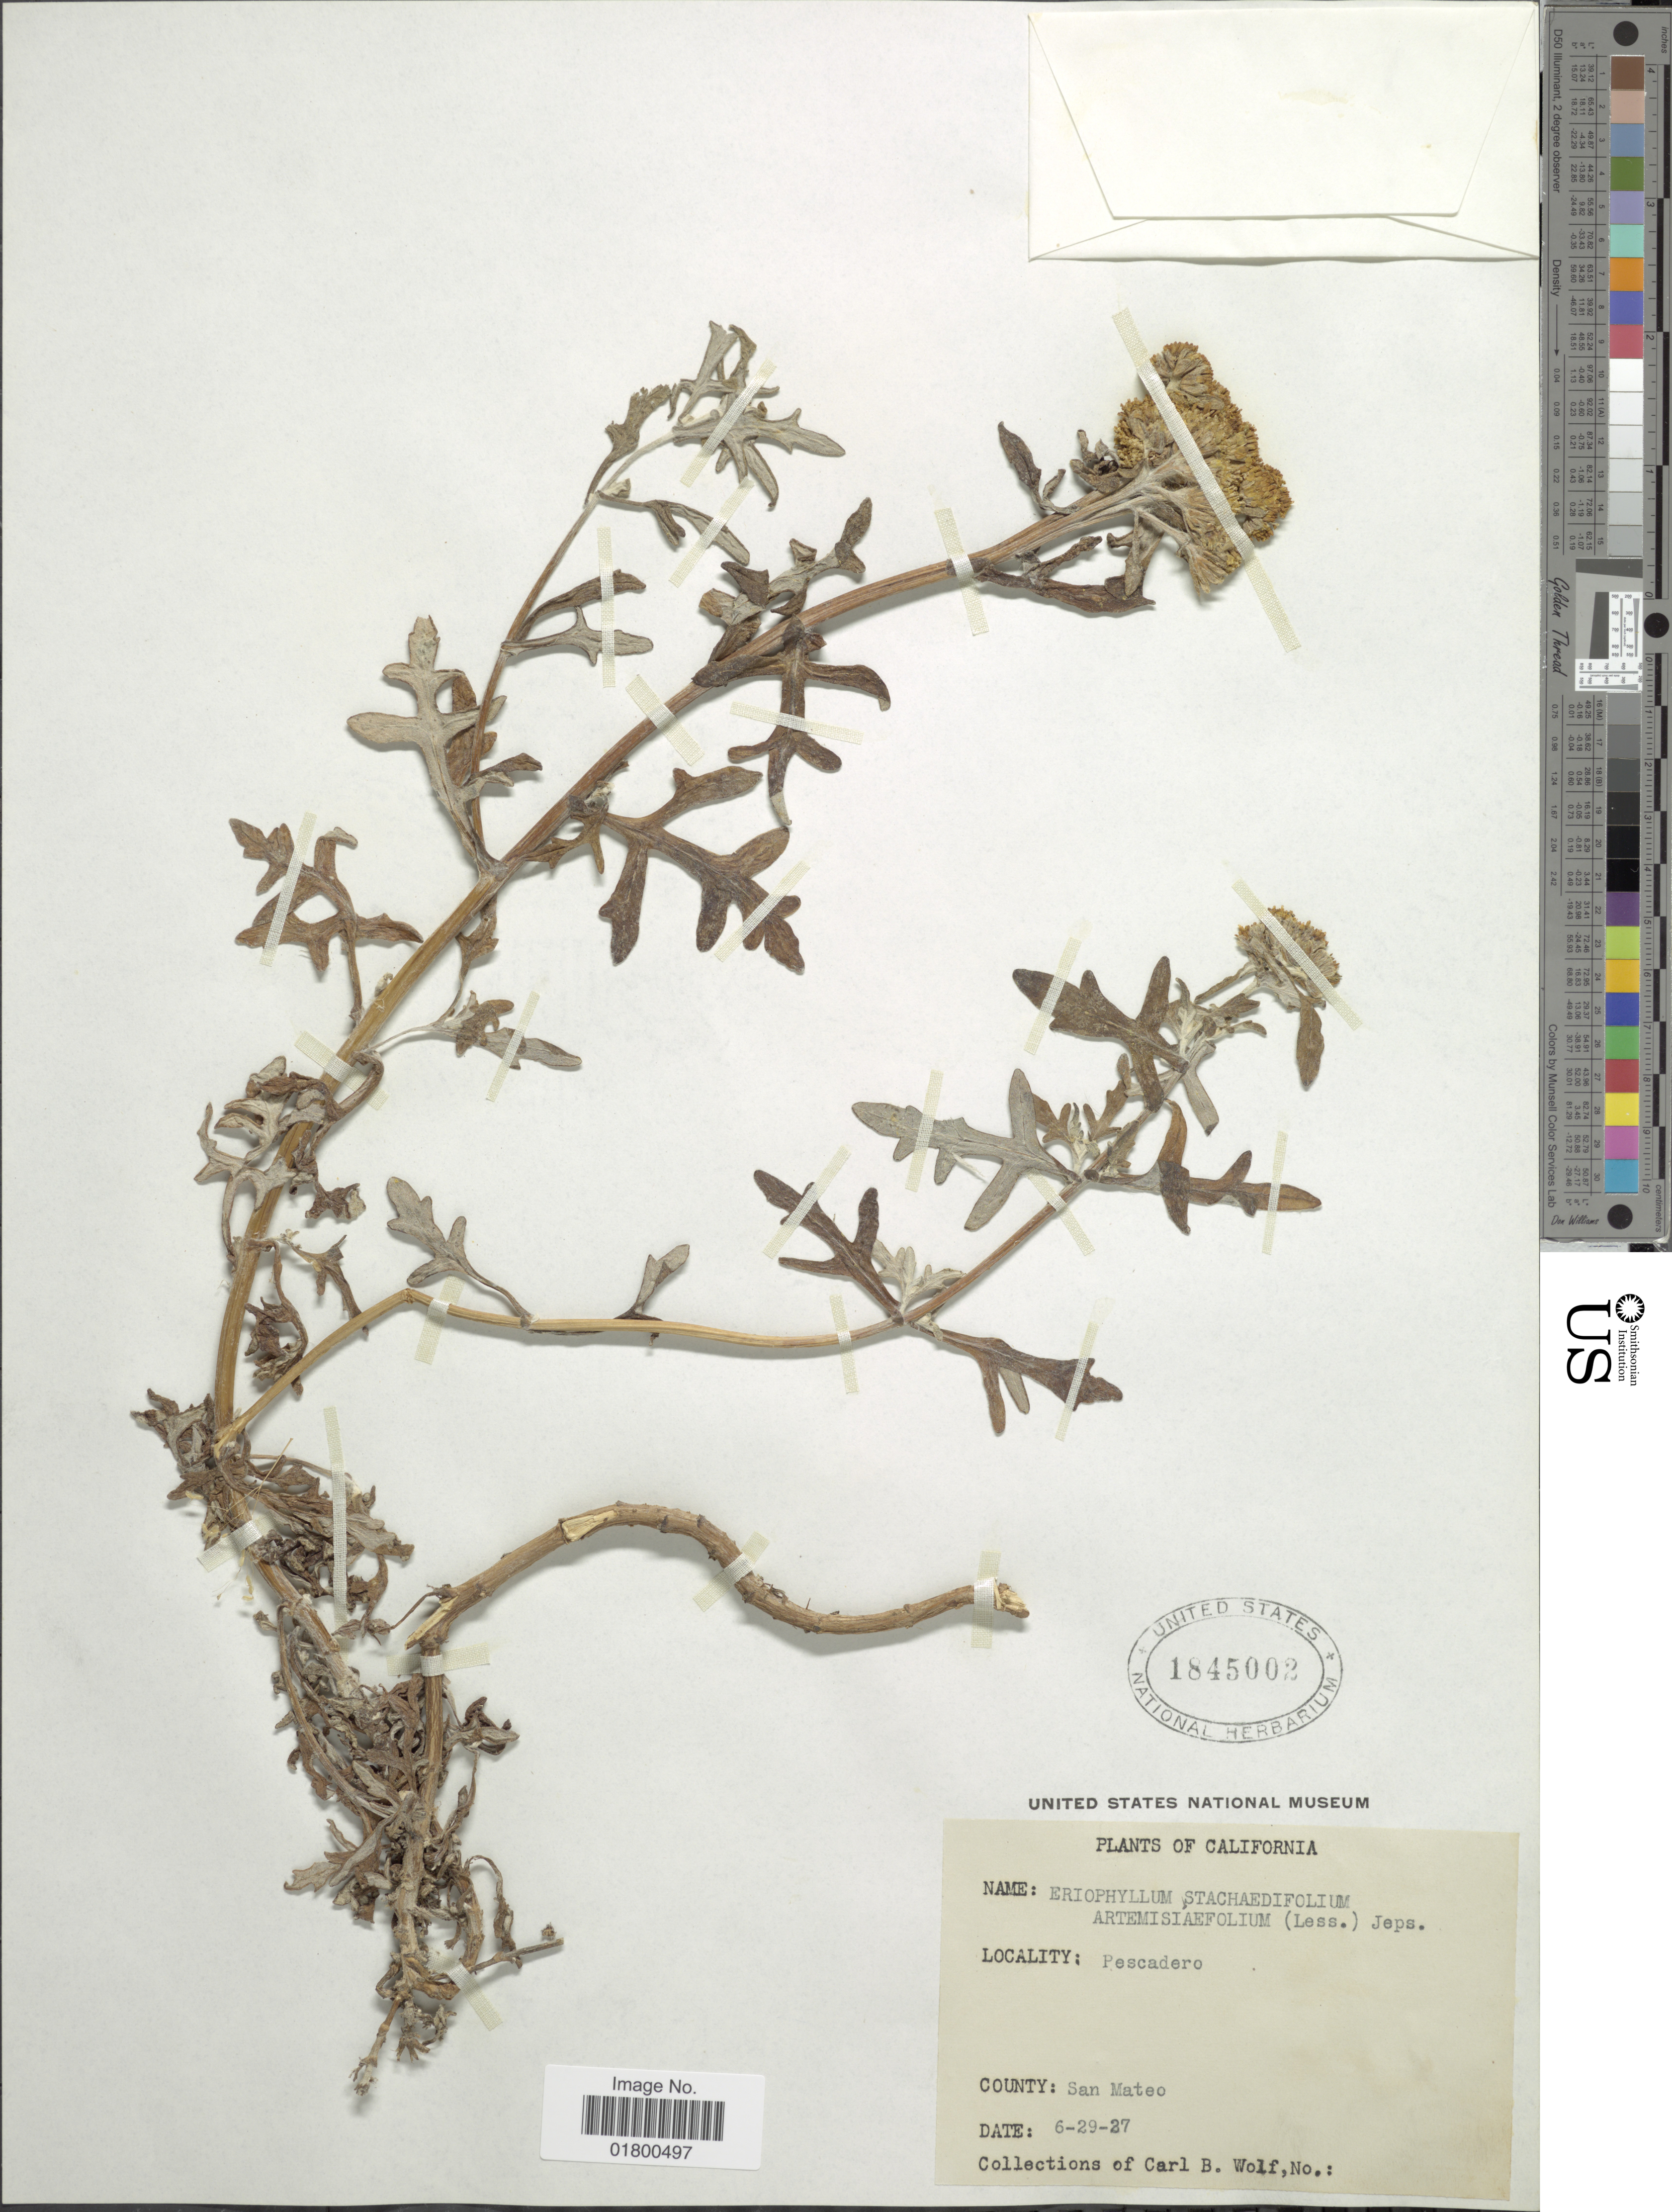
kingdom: Plantae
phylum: Tracheophyta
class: Magnoliopsida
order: Asterales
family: Asteraceae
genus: Eriophyllum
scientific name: Eriophyllum staechadifolium var. artemisiaefolium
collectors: C. B. Wolf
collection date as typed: Transcribed d/m/y: 29/6/27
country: United States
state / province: California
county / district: San Mateo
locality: Pescadero, County: San Mateo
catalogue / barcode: US 1845002